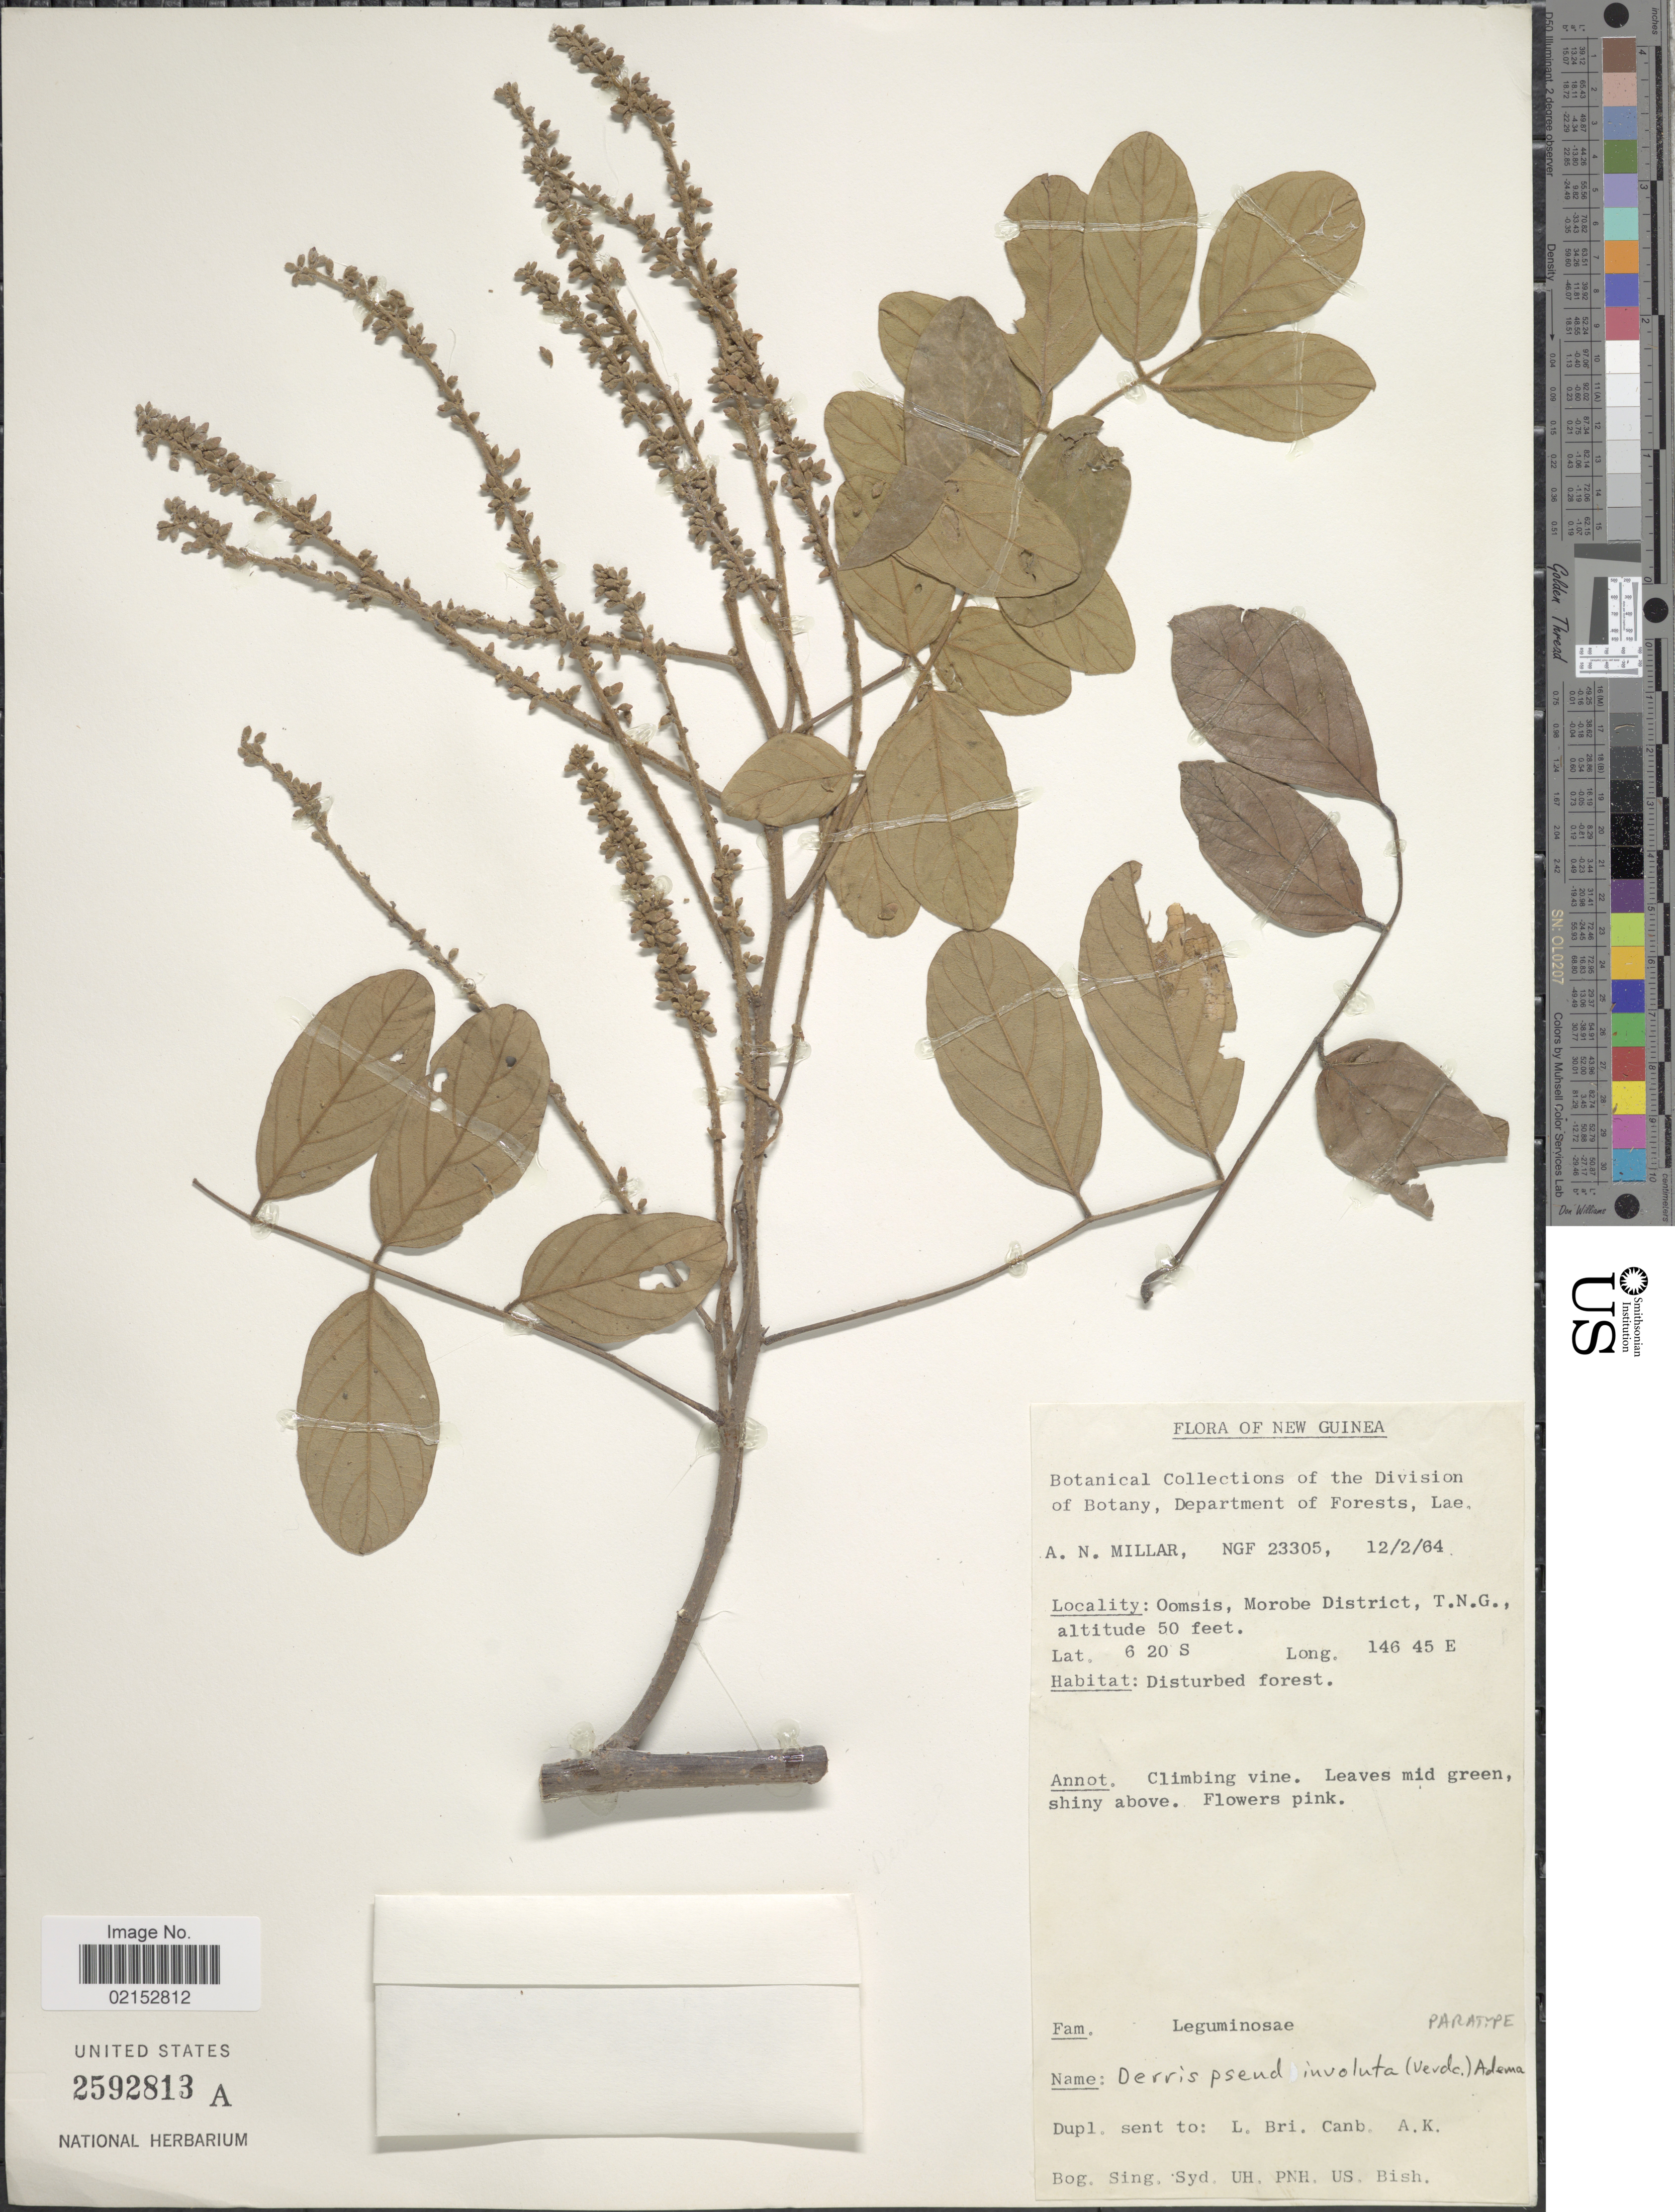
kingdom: Plantae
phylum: Tracheophyta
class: Magnoliopsida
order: Fabales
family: Fabaceae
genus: Brachypterum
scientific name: Brachypterum pseudinvolutum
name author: (Verdc.) Adema & Sirich.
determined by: Strong, Mark T., (BOT), Smithsonian Institution - National Museum of Natural History (UNITED STATES)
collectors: A. Millar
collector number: NGF 23305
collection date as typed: Transcribed d/m/y: 12/2/64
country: Papua New Guinea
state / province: Morobe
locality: New Guinea, Oomsis, T.N.G.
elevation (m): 15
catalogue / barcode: US 2592813A